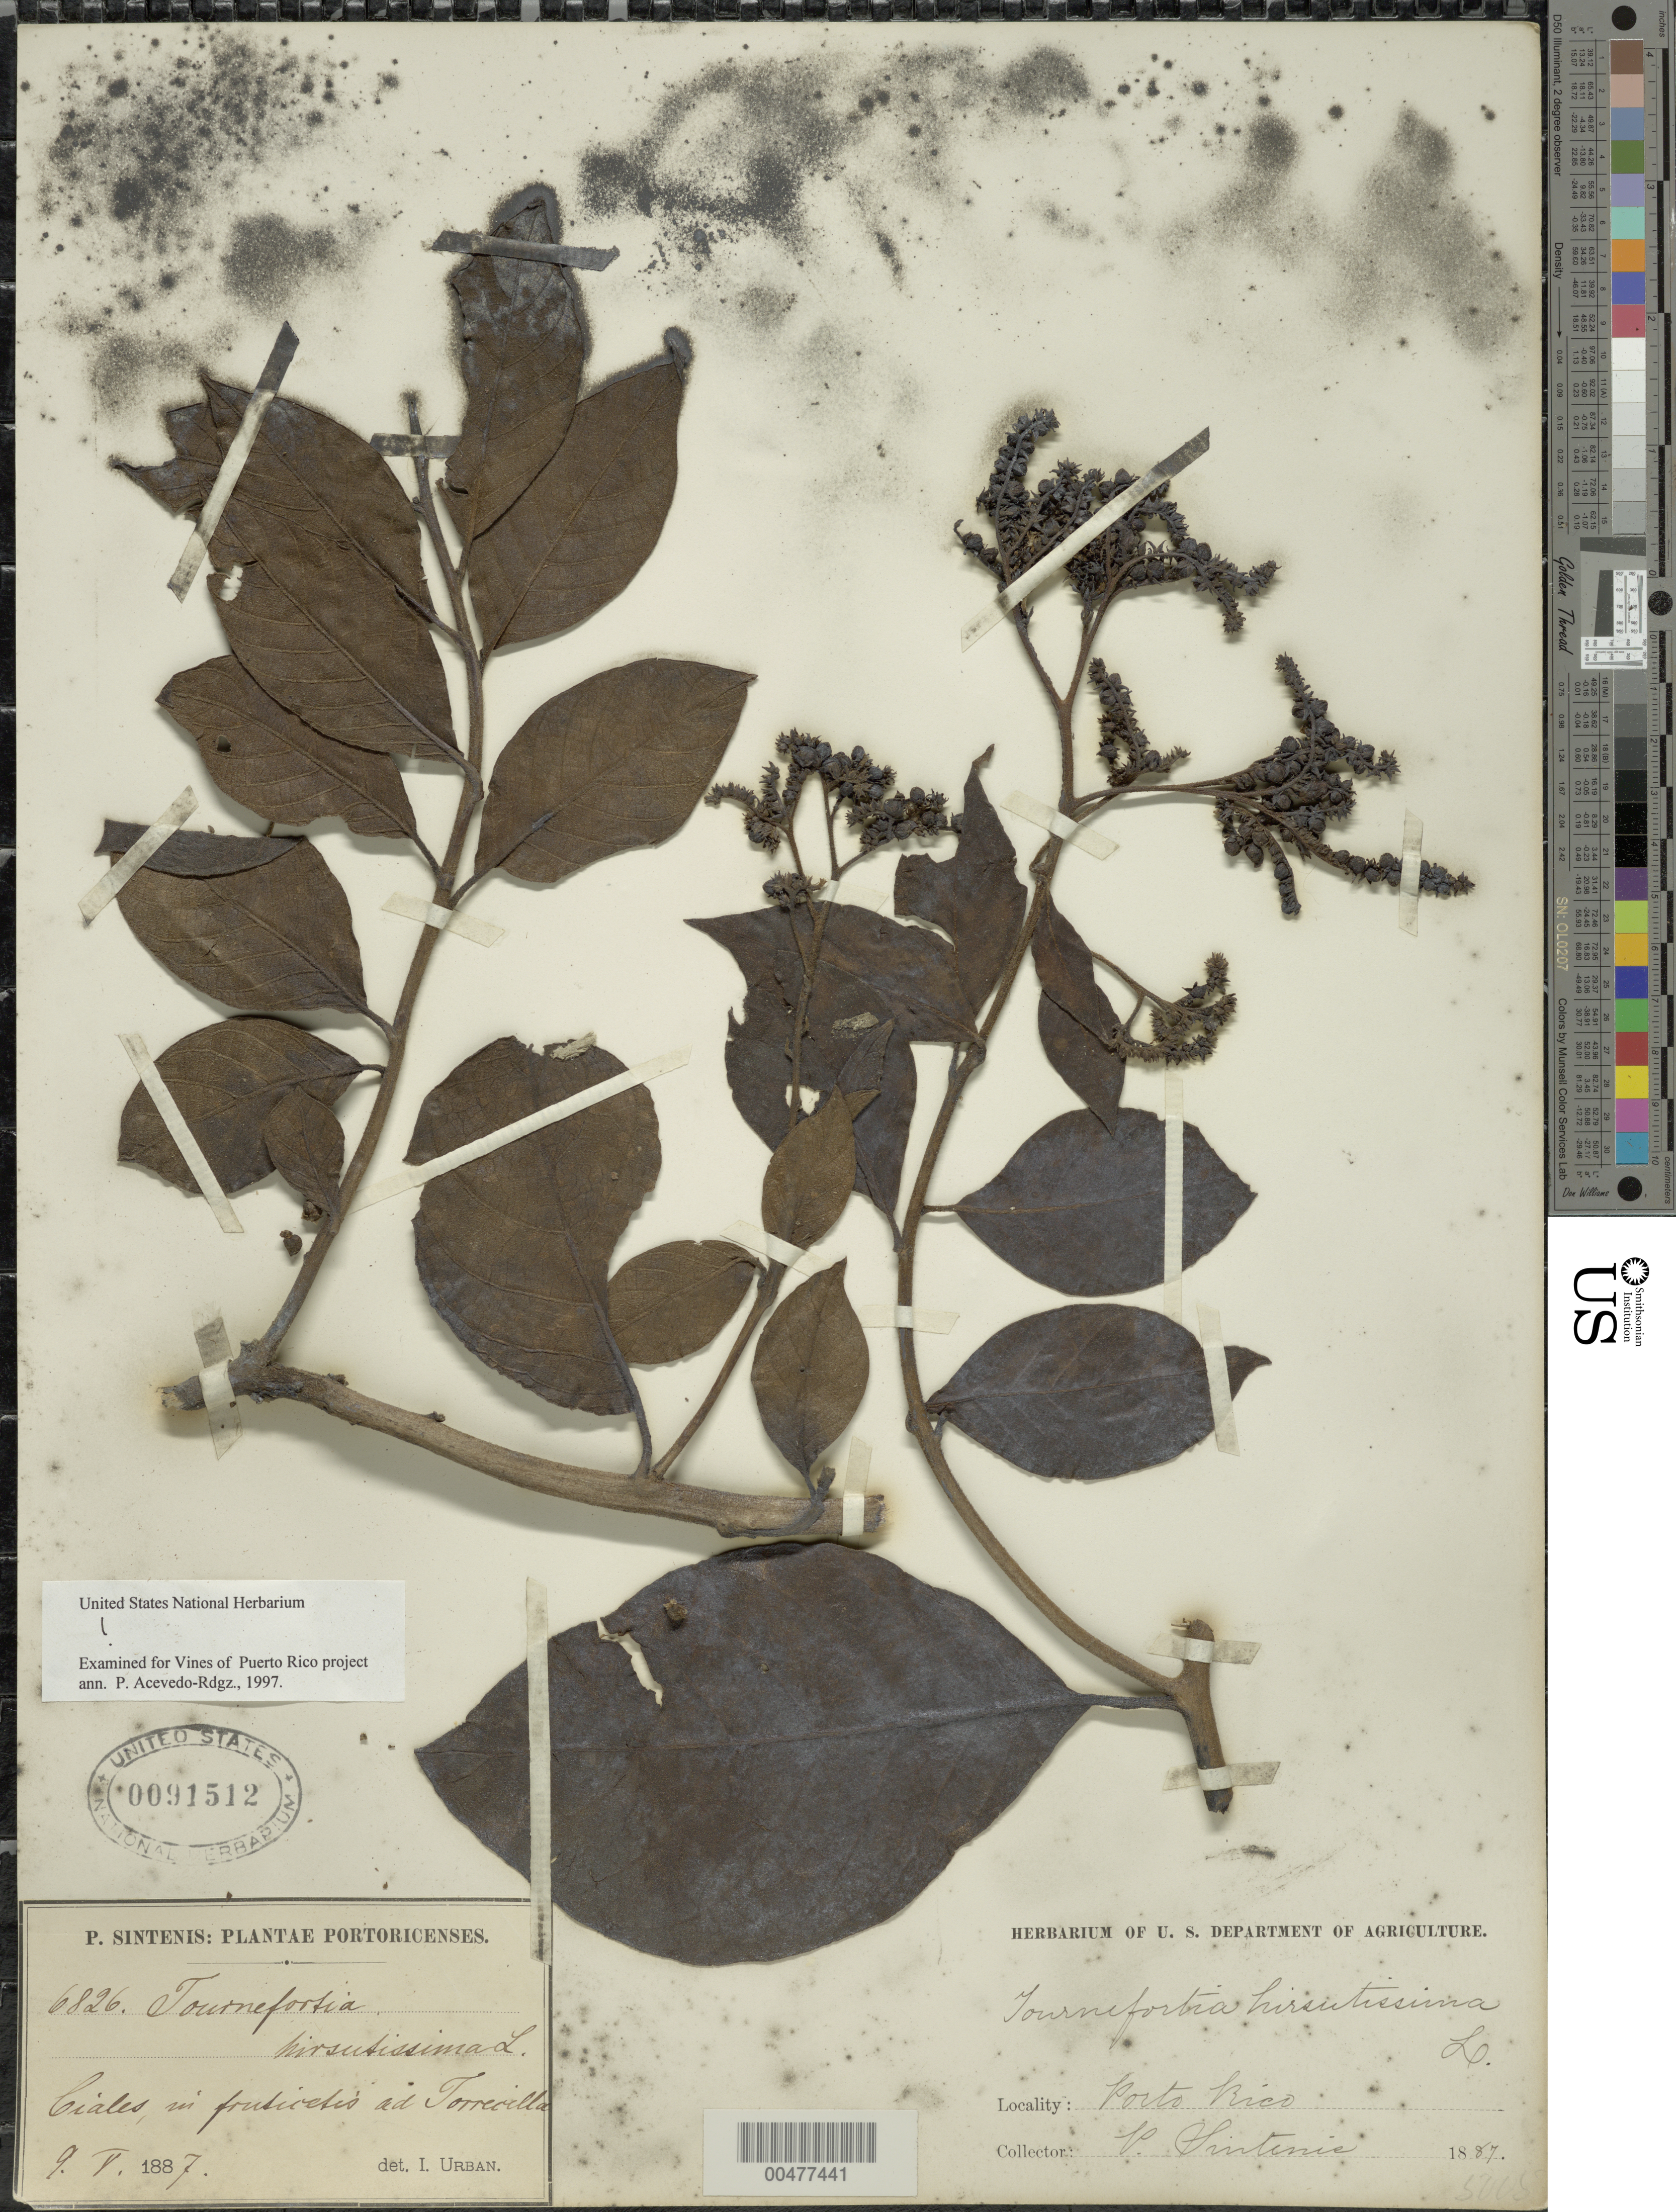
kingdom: Plantae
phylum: Tracheophyta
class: Magnoliopsida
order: Boraginales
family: Heliotropiaceae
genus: Tournefortia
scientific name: Tournefortia hirsutissima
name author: L.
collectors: P. Sintenis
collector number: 6826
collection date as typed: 09 May 1887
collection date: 1887-05-09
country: Puerto Rico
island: Greater Antilles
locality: Ciales in fruticetis ad Torrecilla.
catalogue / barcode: US 91512